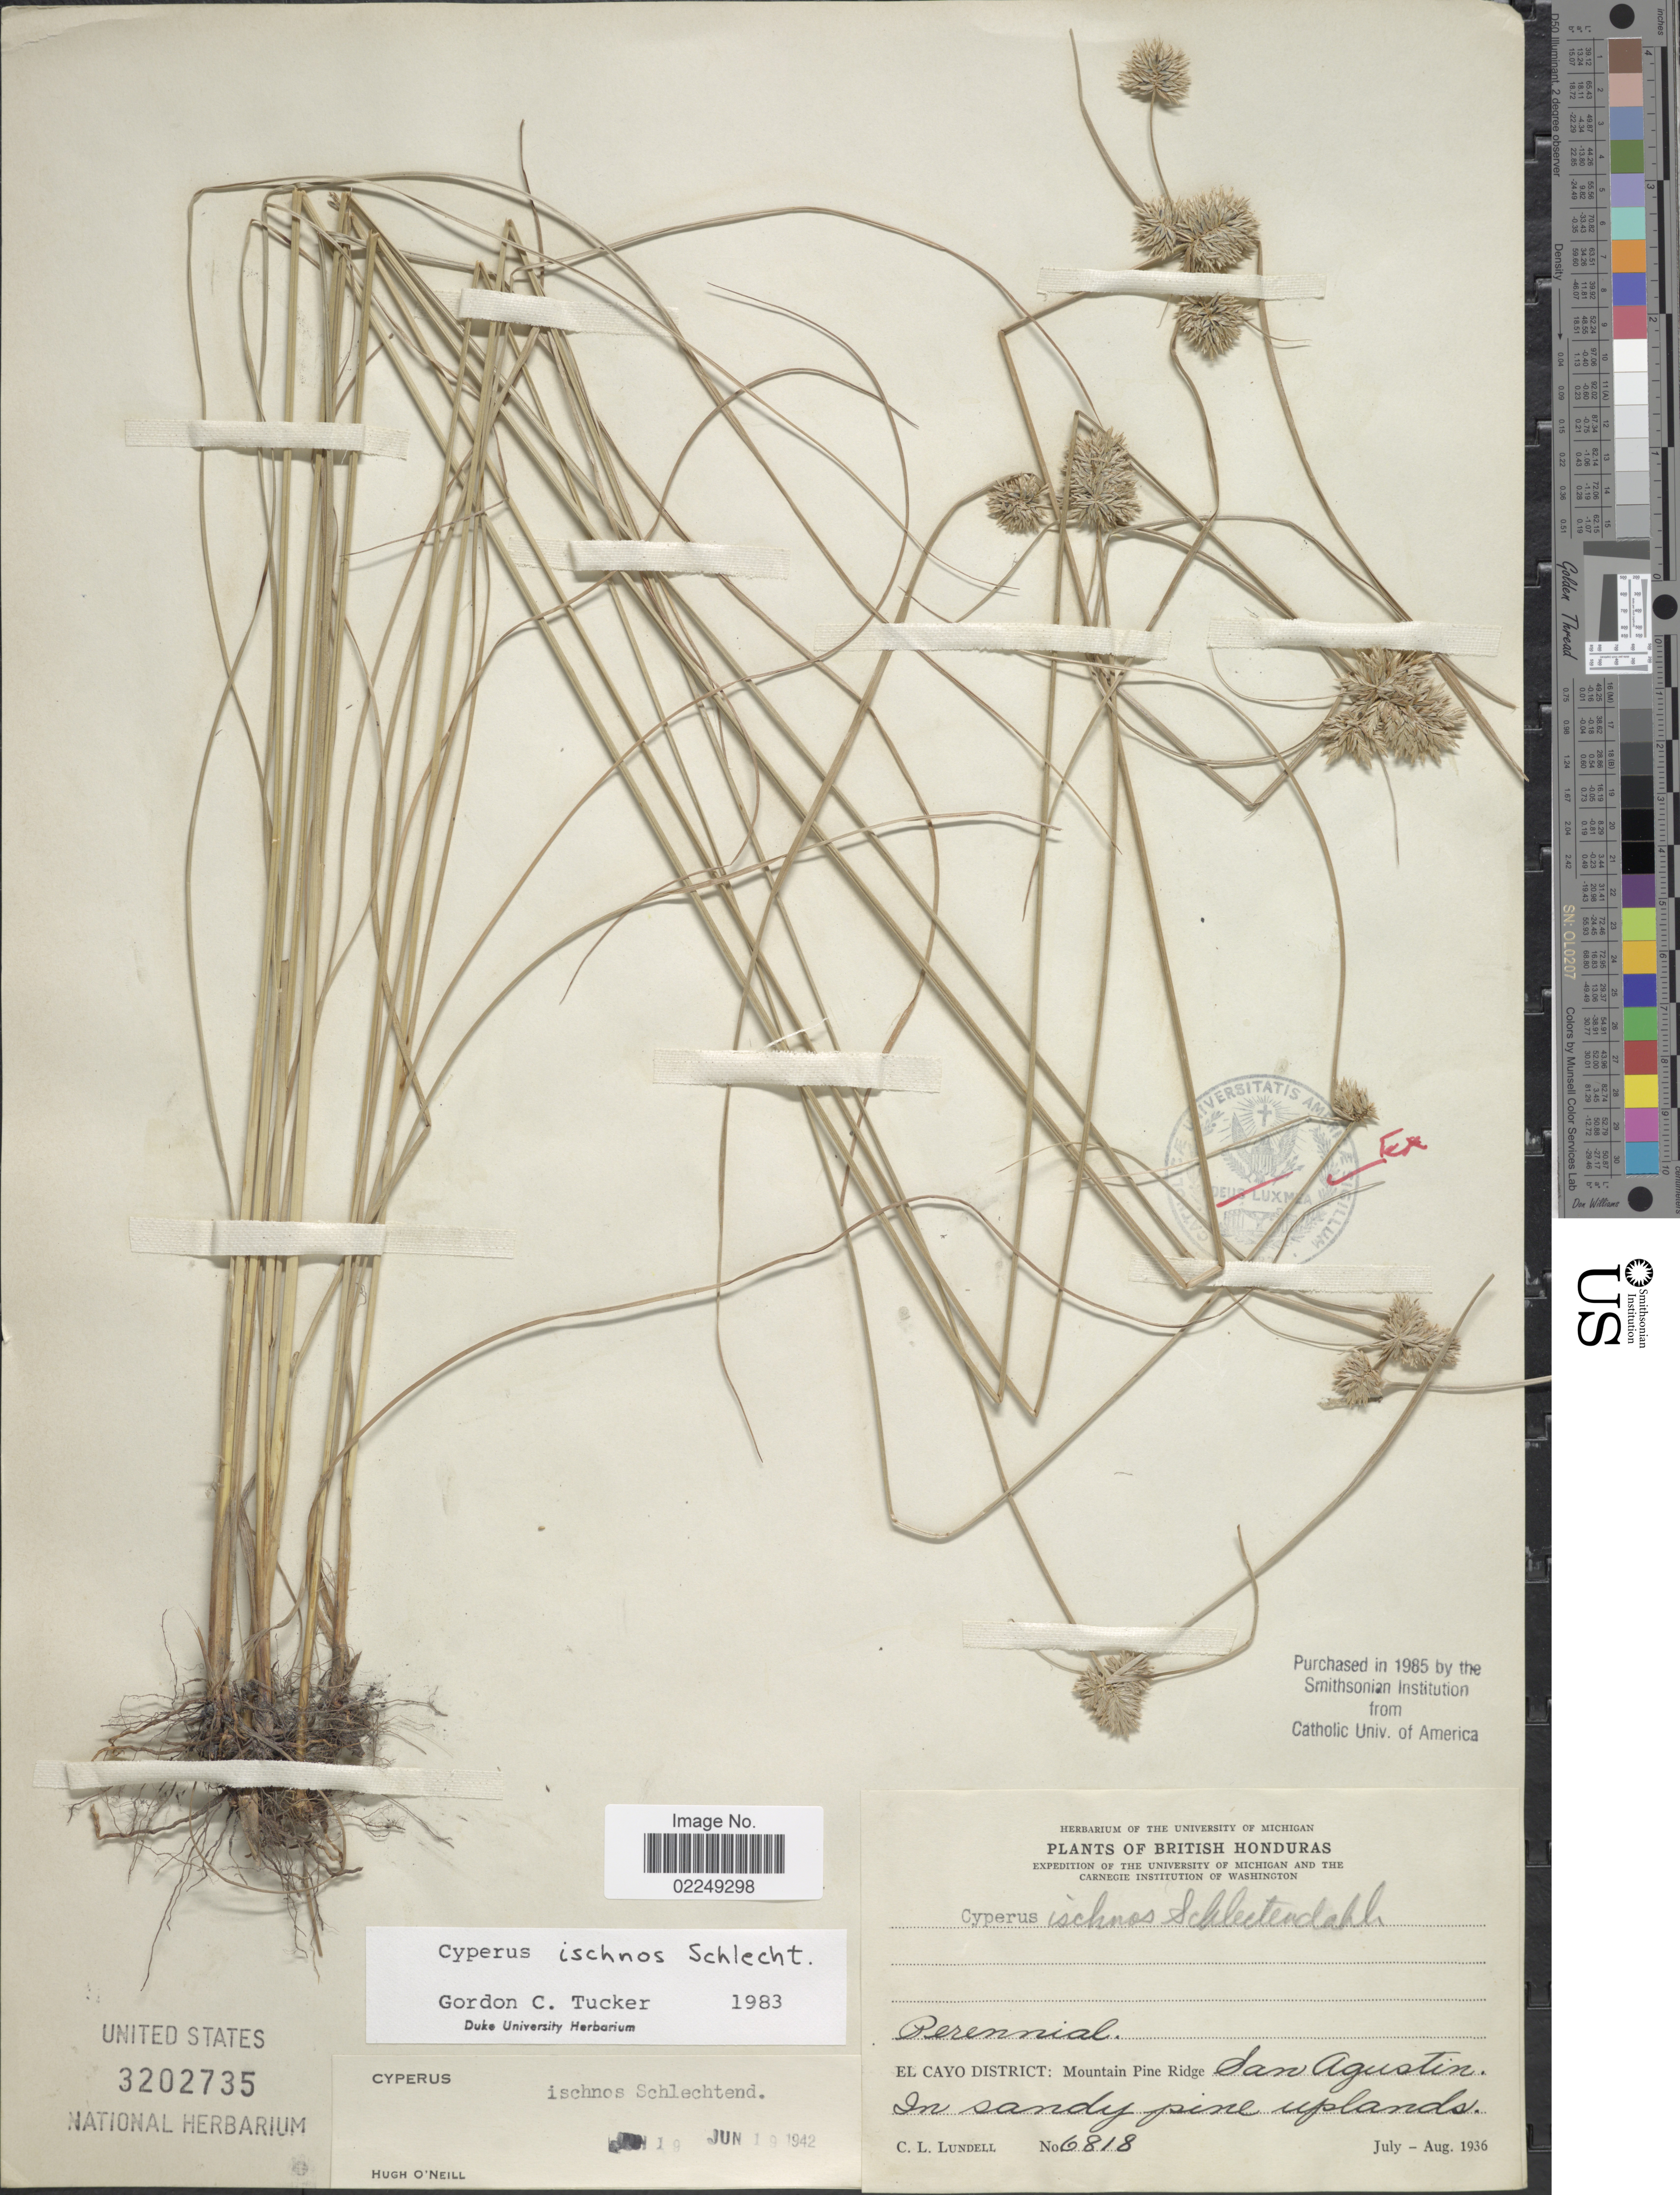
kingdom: Plantae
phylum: Tracheophyta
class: Liliopsida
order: Poales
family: Cyperaceae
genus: Cyperus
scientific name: Cyperus ischnos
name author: Schltdl.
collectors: C. L. Lundell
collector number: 6818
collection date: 1936-07/1936-08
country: Belize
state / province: Cayo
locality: El Cayo District: Mountain Pine Ridge: San Agustin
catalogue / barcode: US 3202735